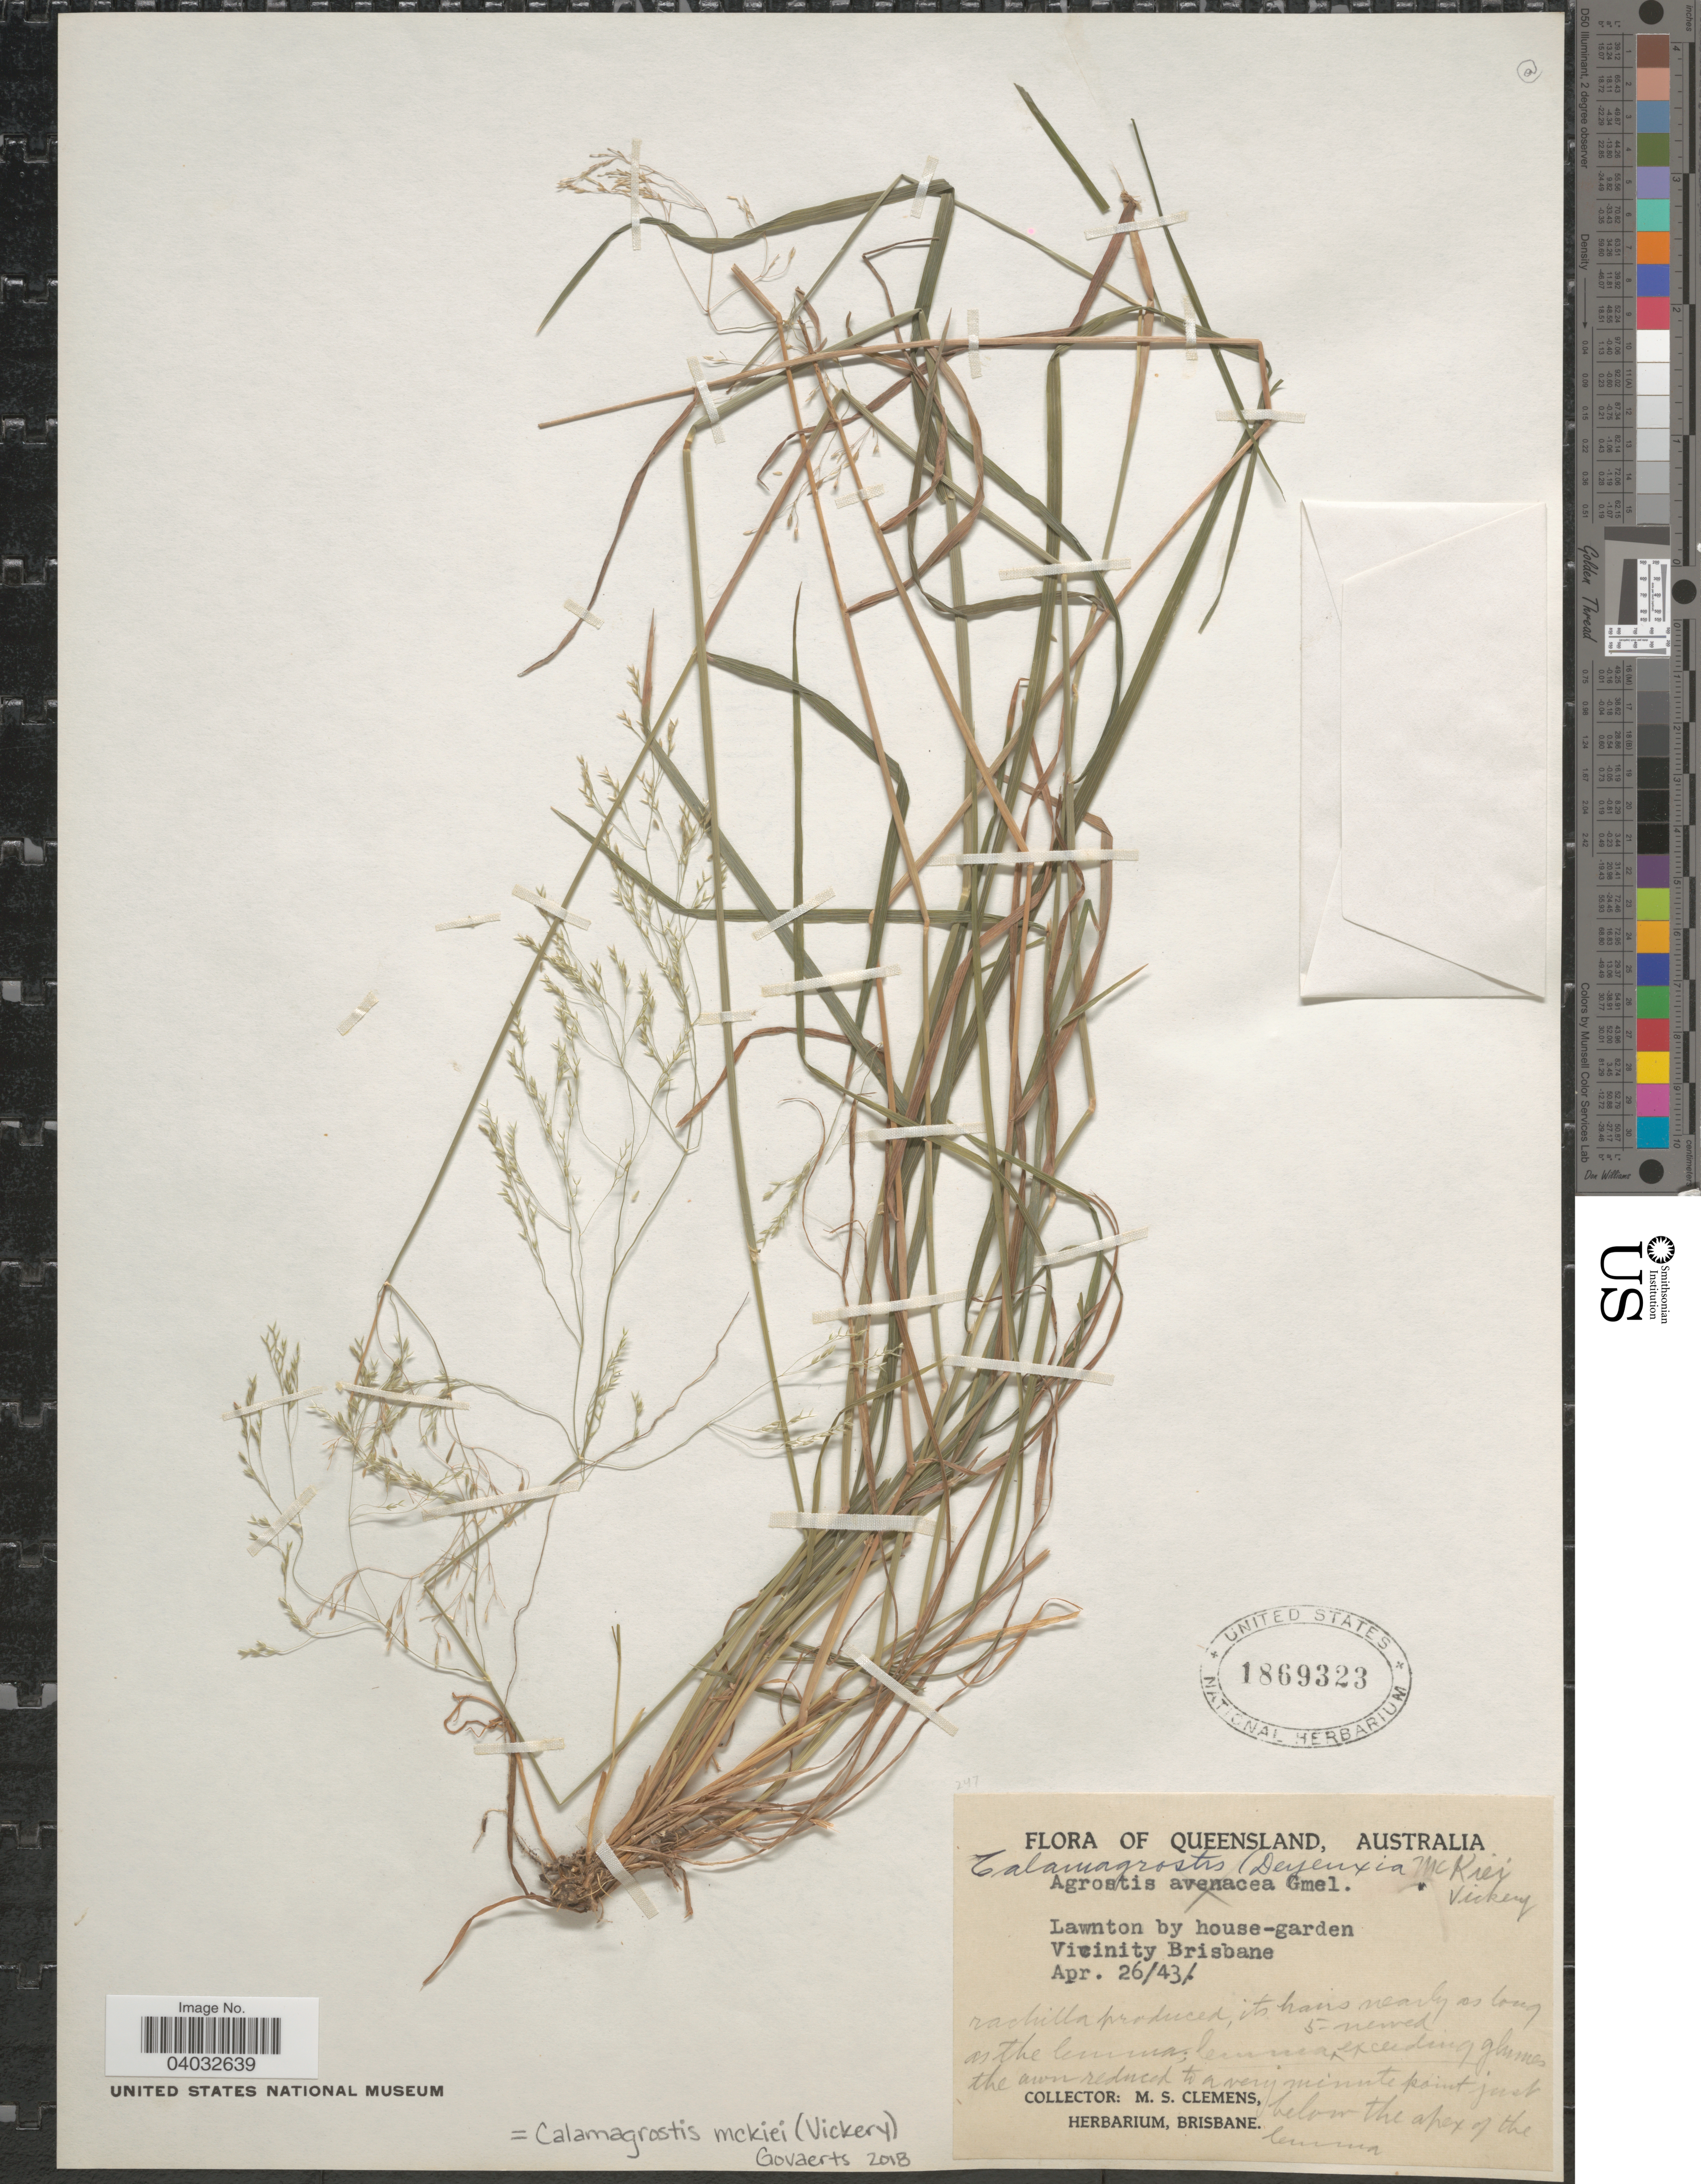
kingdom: Plantae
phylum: Tracheophyta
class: Liliopsida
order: Poales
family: Poaceae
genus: Calamagrostis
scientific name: Calamagrostis mckiei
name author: (Vickery) Govaerts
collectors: M. S. Clemens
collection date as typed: Transcribed d/m/y: 26/4/43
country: Australia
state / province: Queensland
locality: Lawnton by house-garden. Vicinity of Brisbane.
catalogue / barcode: US 1869323